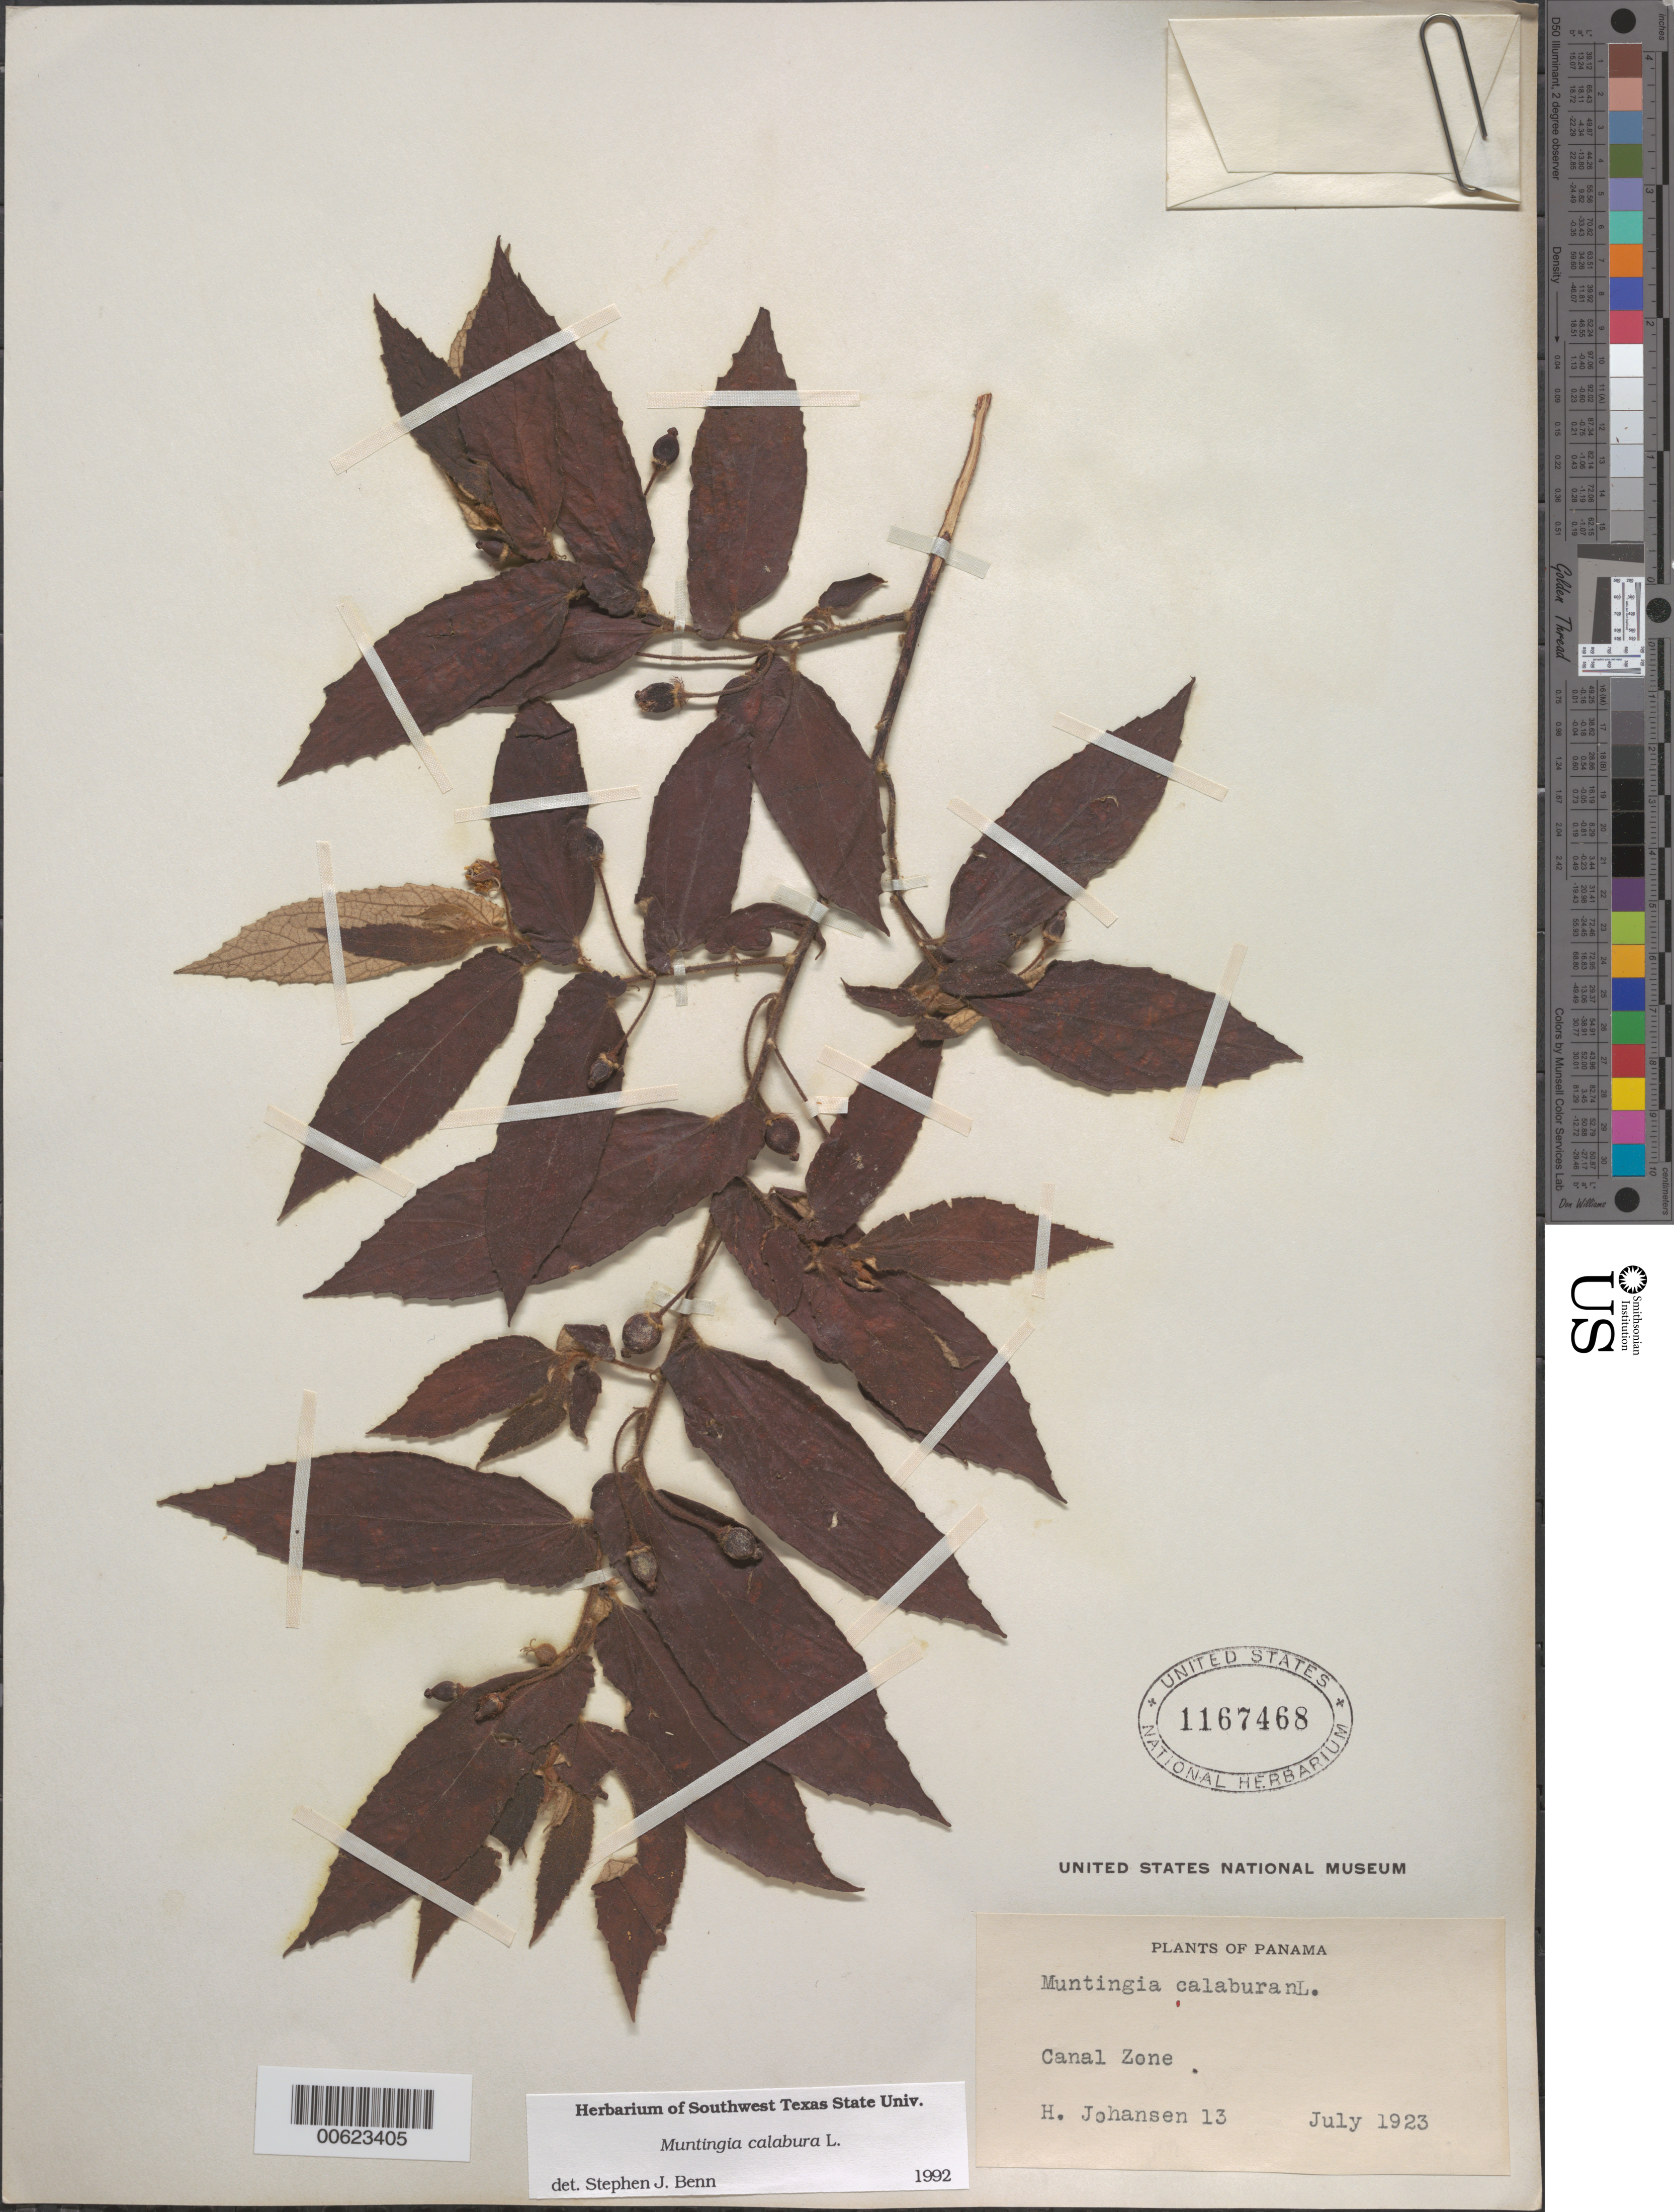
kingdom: Plantae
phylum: Tracheophyta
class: Magnoliopsida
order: Malvales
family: Muntingiaceae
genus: Muntingia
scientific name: Muntingia calabura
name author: L.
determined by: Benn, S. J.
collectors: H. Johansen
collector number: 13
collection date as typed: Jul 1923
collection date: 1923-07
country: Panama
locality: Canal Zone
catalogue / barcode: US 1167468